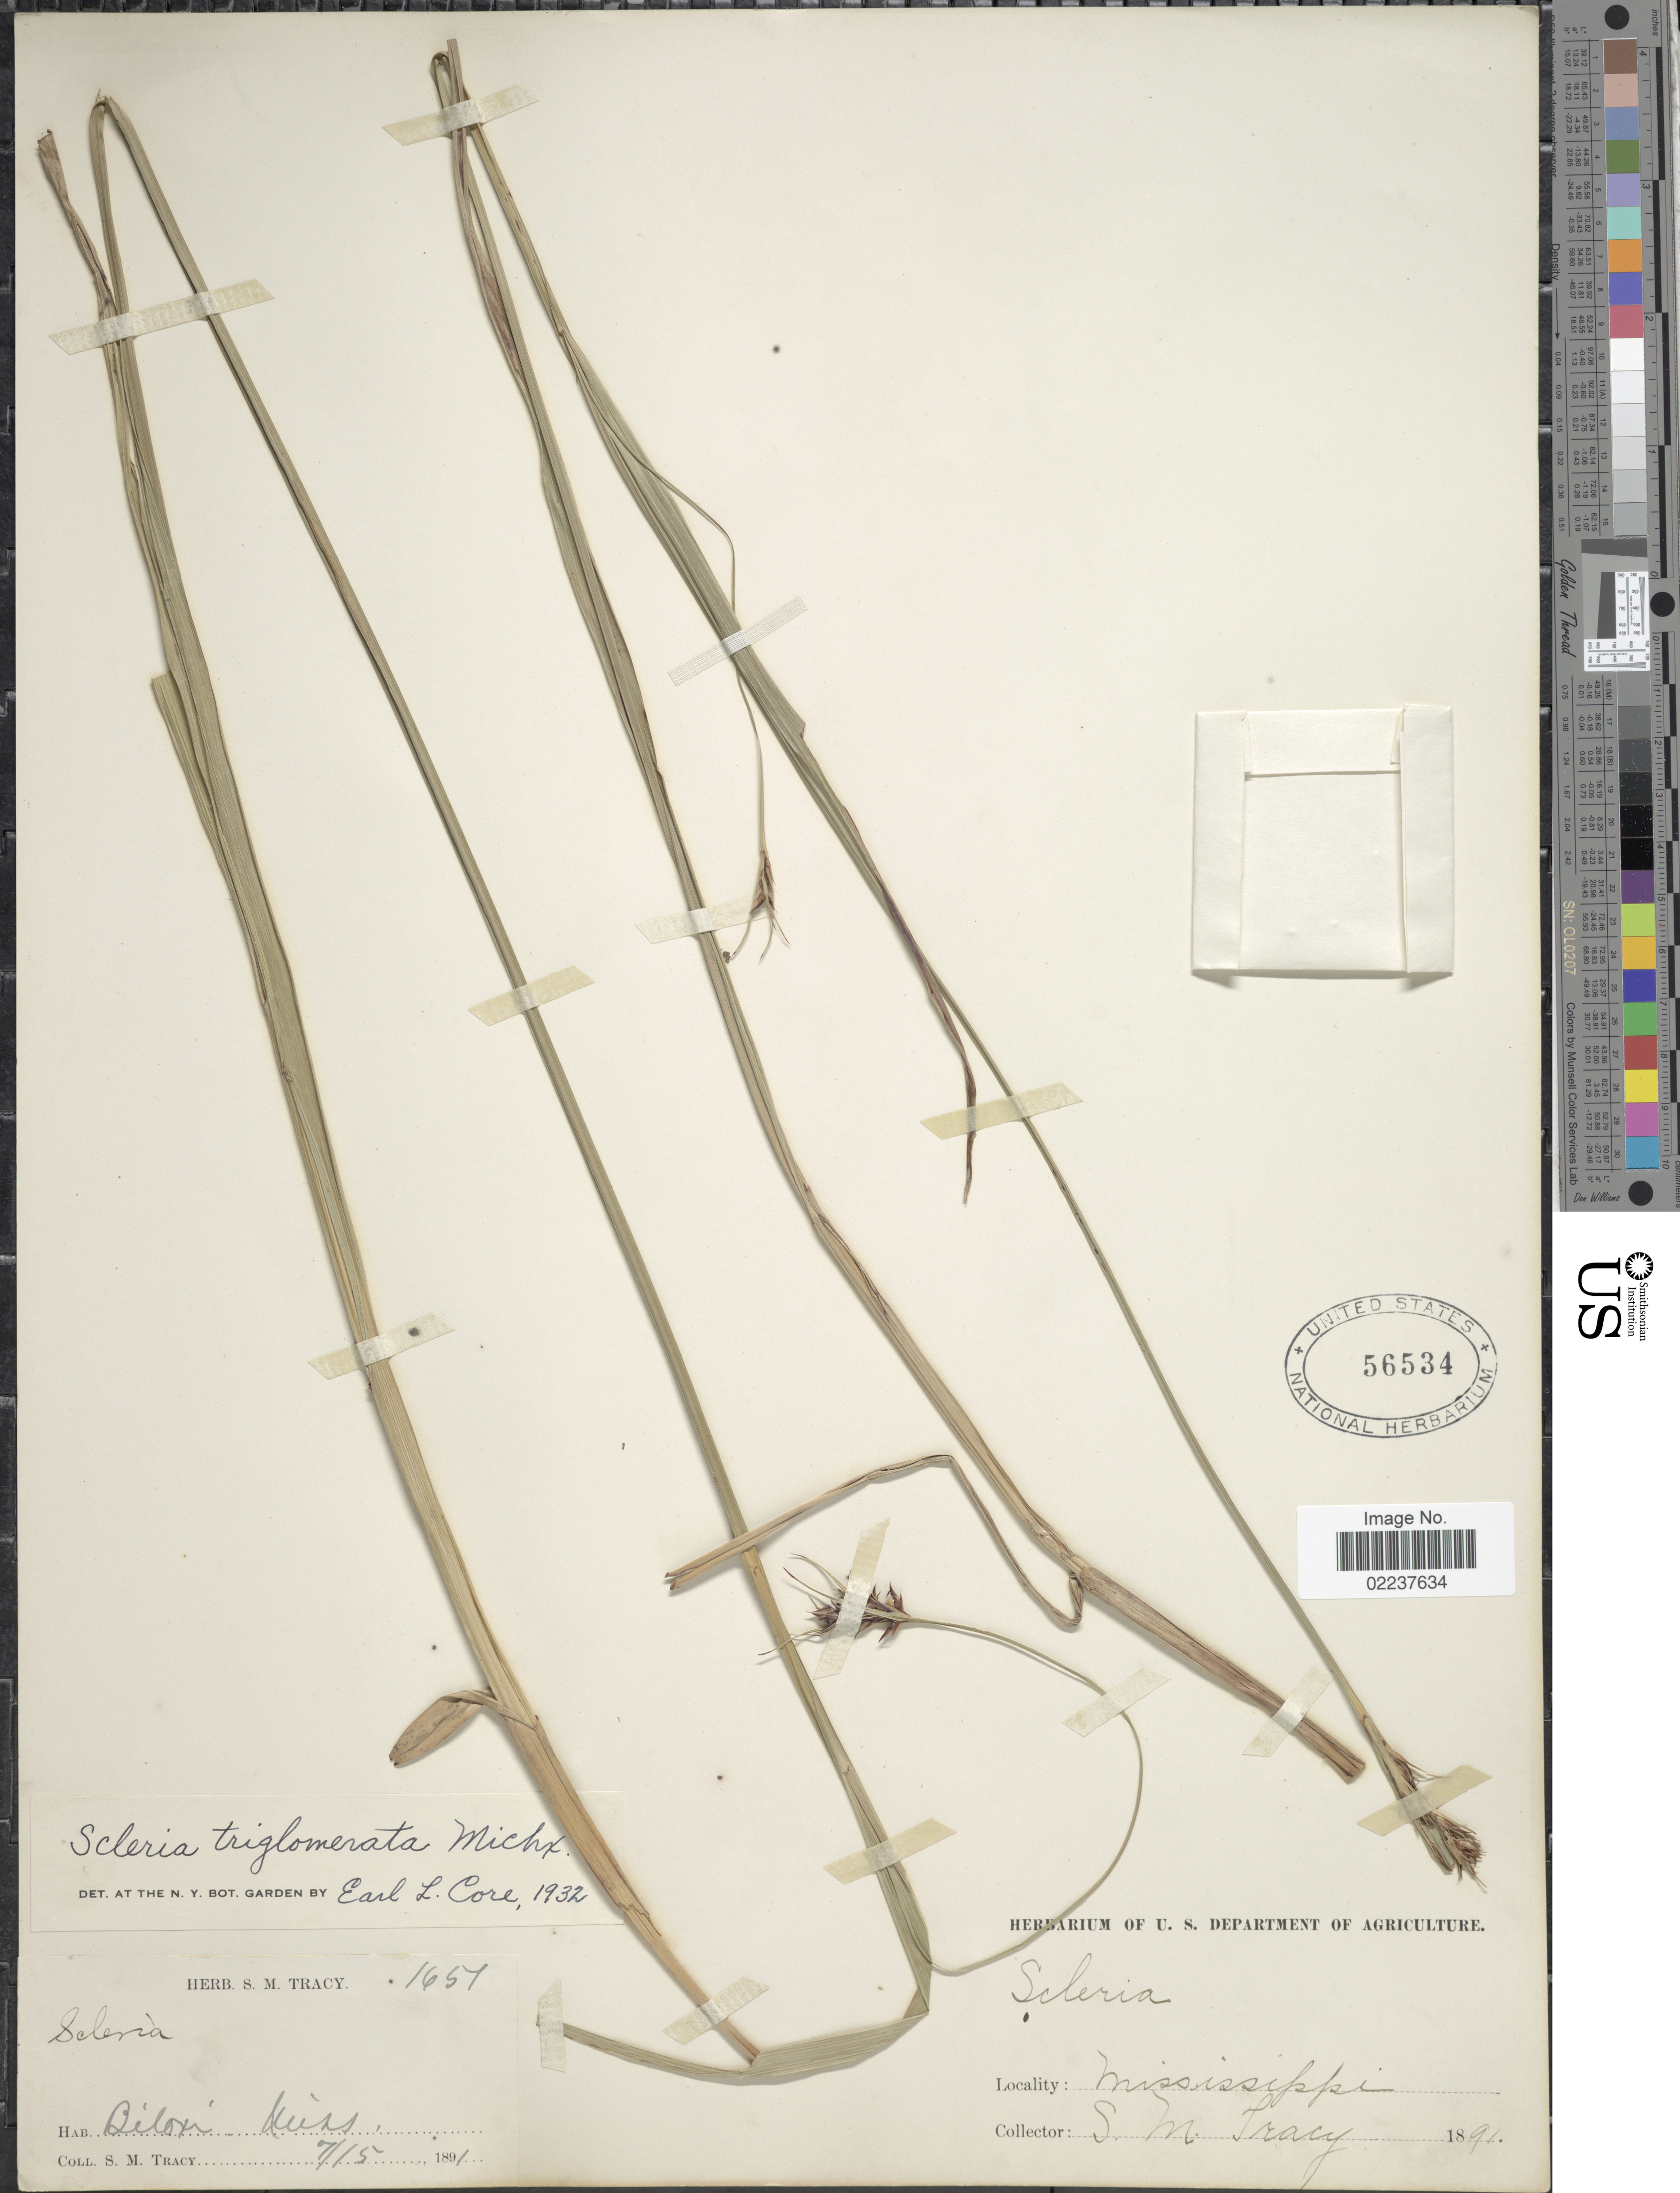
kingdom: Plantae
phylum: Tracheophyta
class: Liliopsida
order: Poales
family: Cyperaceae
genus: Scleria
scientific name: Scleria triglomerata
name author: Michx.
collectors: S. M. Tracy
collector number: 1651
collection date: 1891-07-15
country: United States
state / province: Mississippi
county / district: Harrison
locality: Biloxi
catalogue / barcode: US 56534